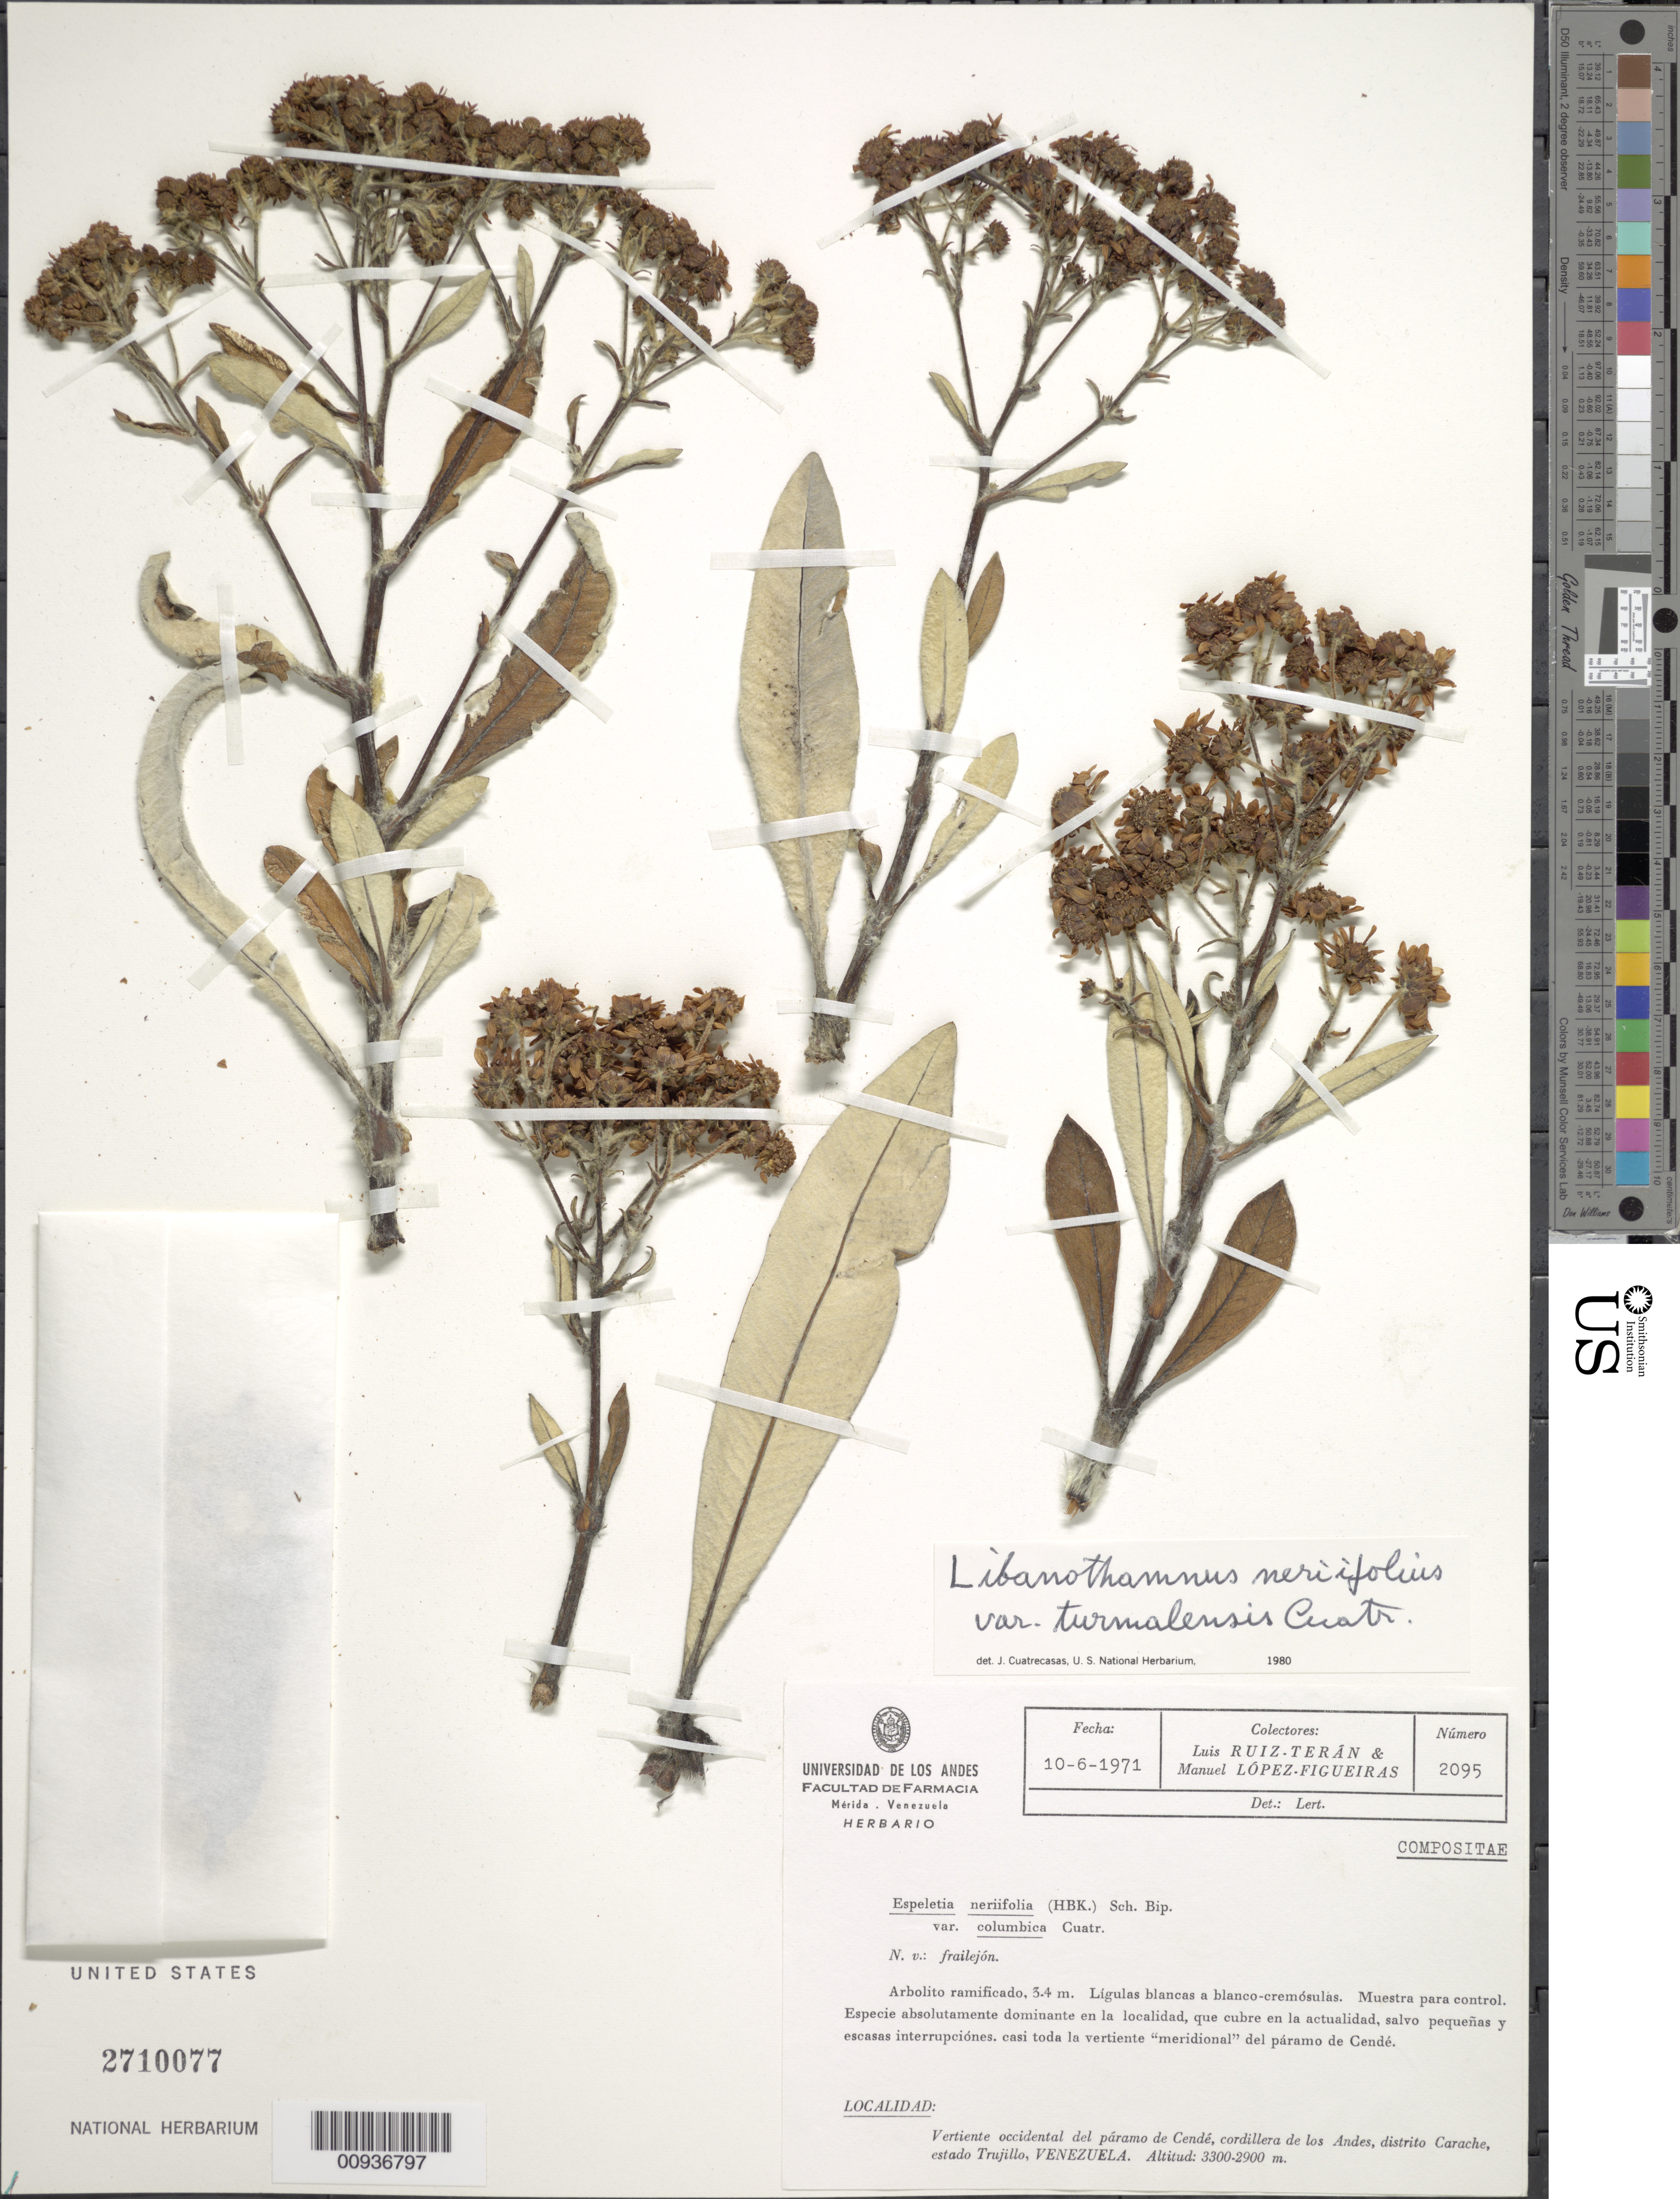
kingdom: Plantae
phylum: Tracheophyta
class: Magnoliopsida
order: Asterales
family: Asteraceae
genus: Libanothamnus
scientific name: Libanothamnus neriifolius var. turmalensis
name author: Cuatrec.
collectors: L. Teran & M. López Figueiras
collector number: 2095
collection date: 1971-06-10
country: Venezuela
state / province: Trujillo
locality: Paramo de Cende, Vertiente occidental del paramo de Cende, Cordillera de los Andes, Distrito Carache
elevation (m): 2900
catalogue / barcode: US 2710077